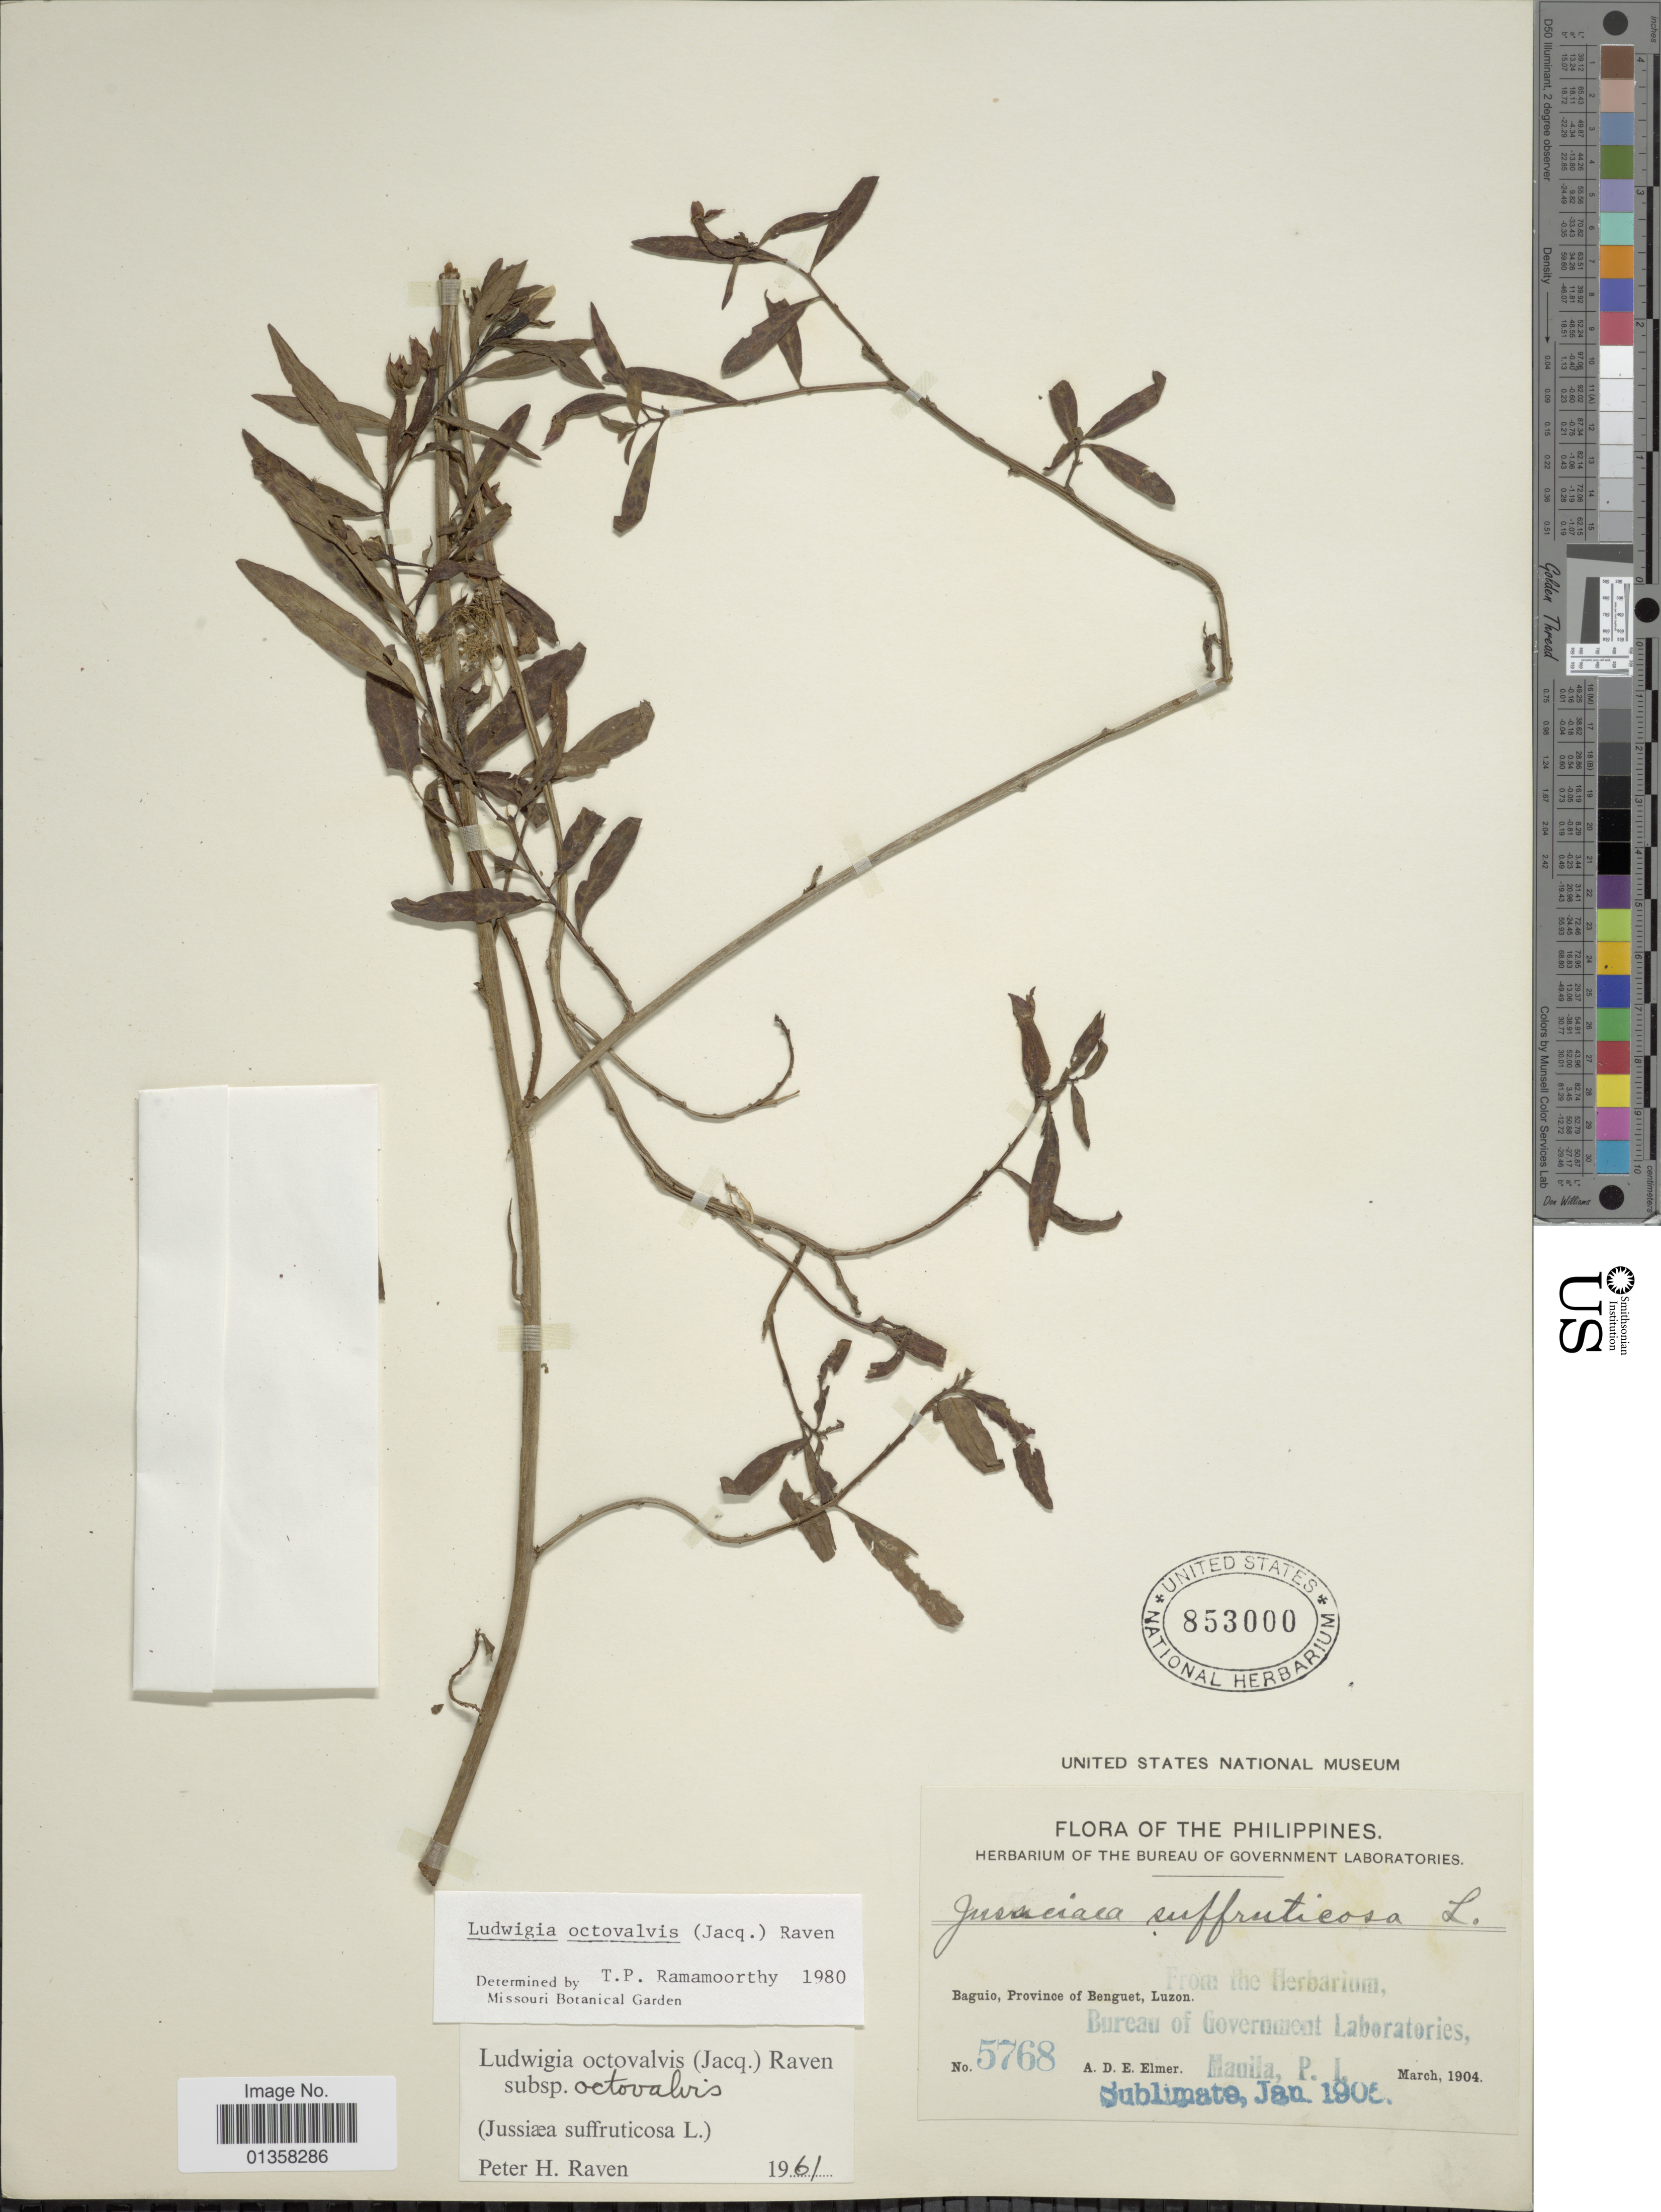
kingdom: Plantae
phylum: Tracheophyta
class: Magnoliopsida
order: Myrtales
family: Onagraceae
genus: Ludwigia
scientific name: Ludwigia octovalvis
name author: (Jacq.) P.H. Raven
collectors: A. D. E. Elmer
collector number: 5768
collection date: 1904-03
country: Philippines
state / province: Central Luzon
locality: Baguio, Province of Benguet, Luzon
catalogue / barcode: US 853000